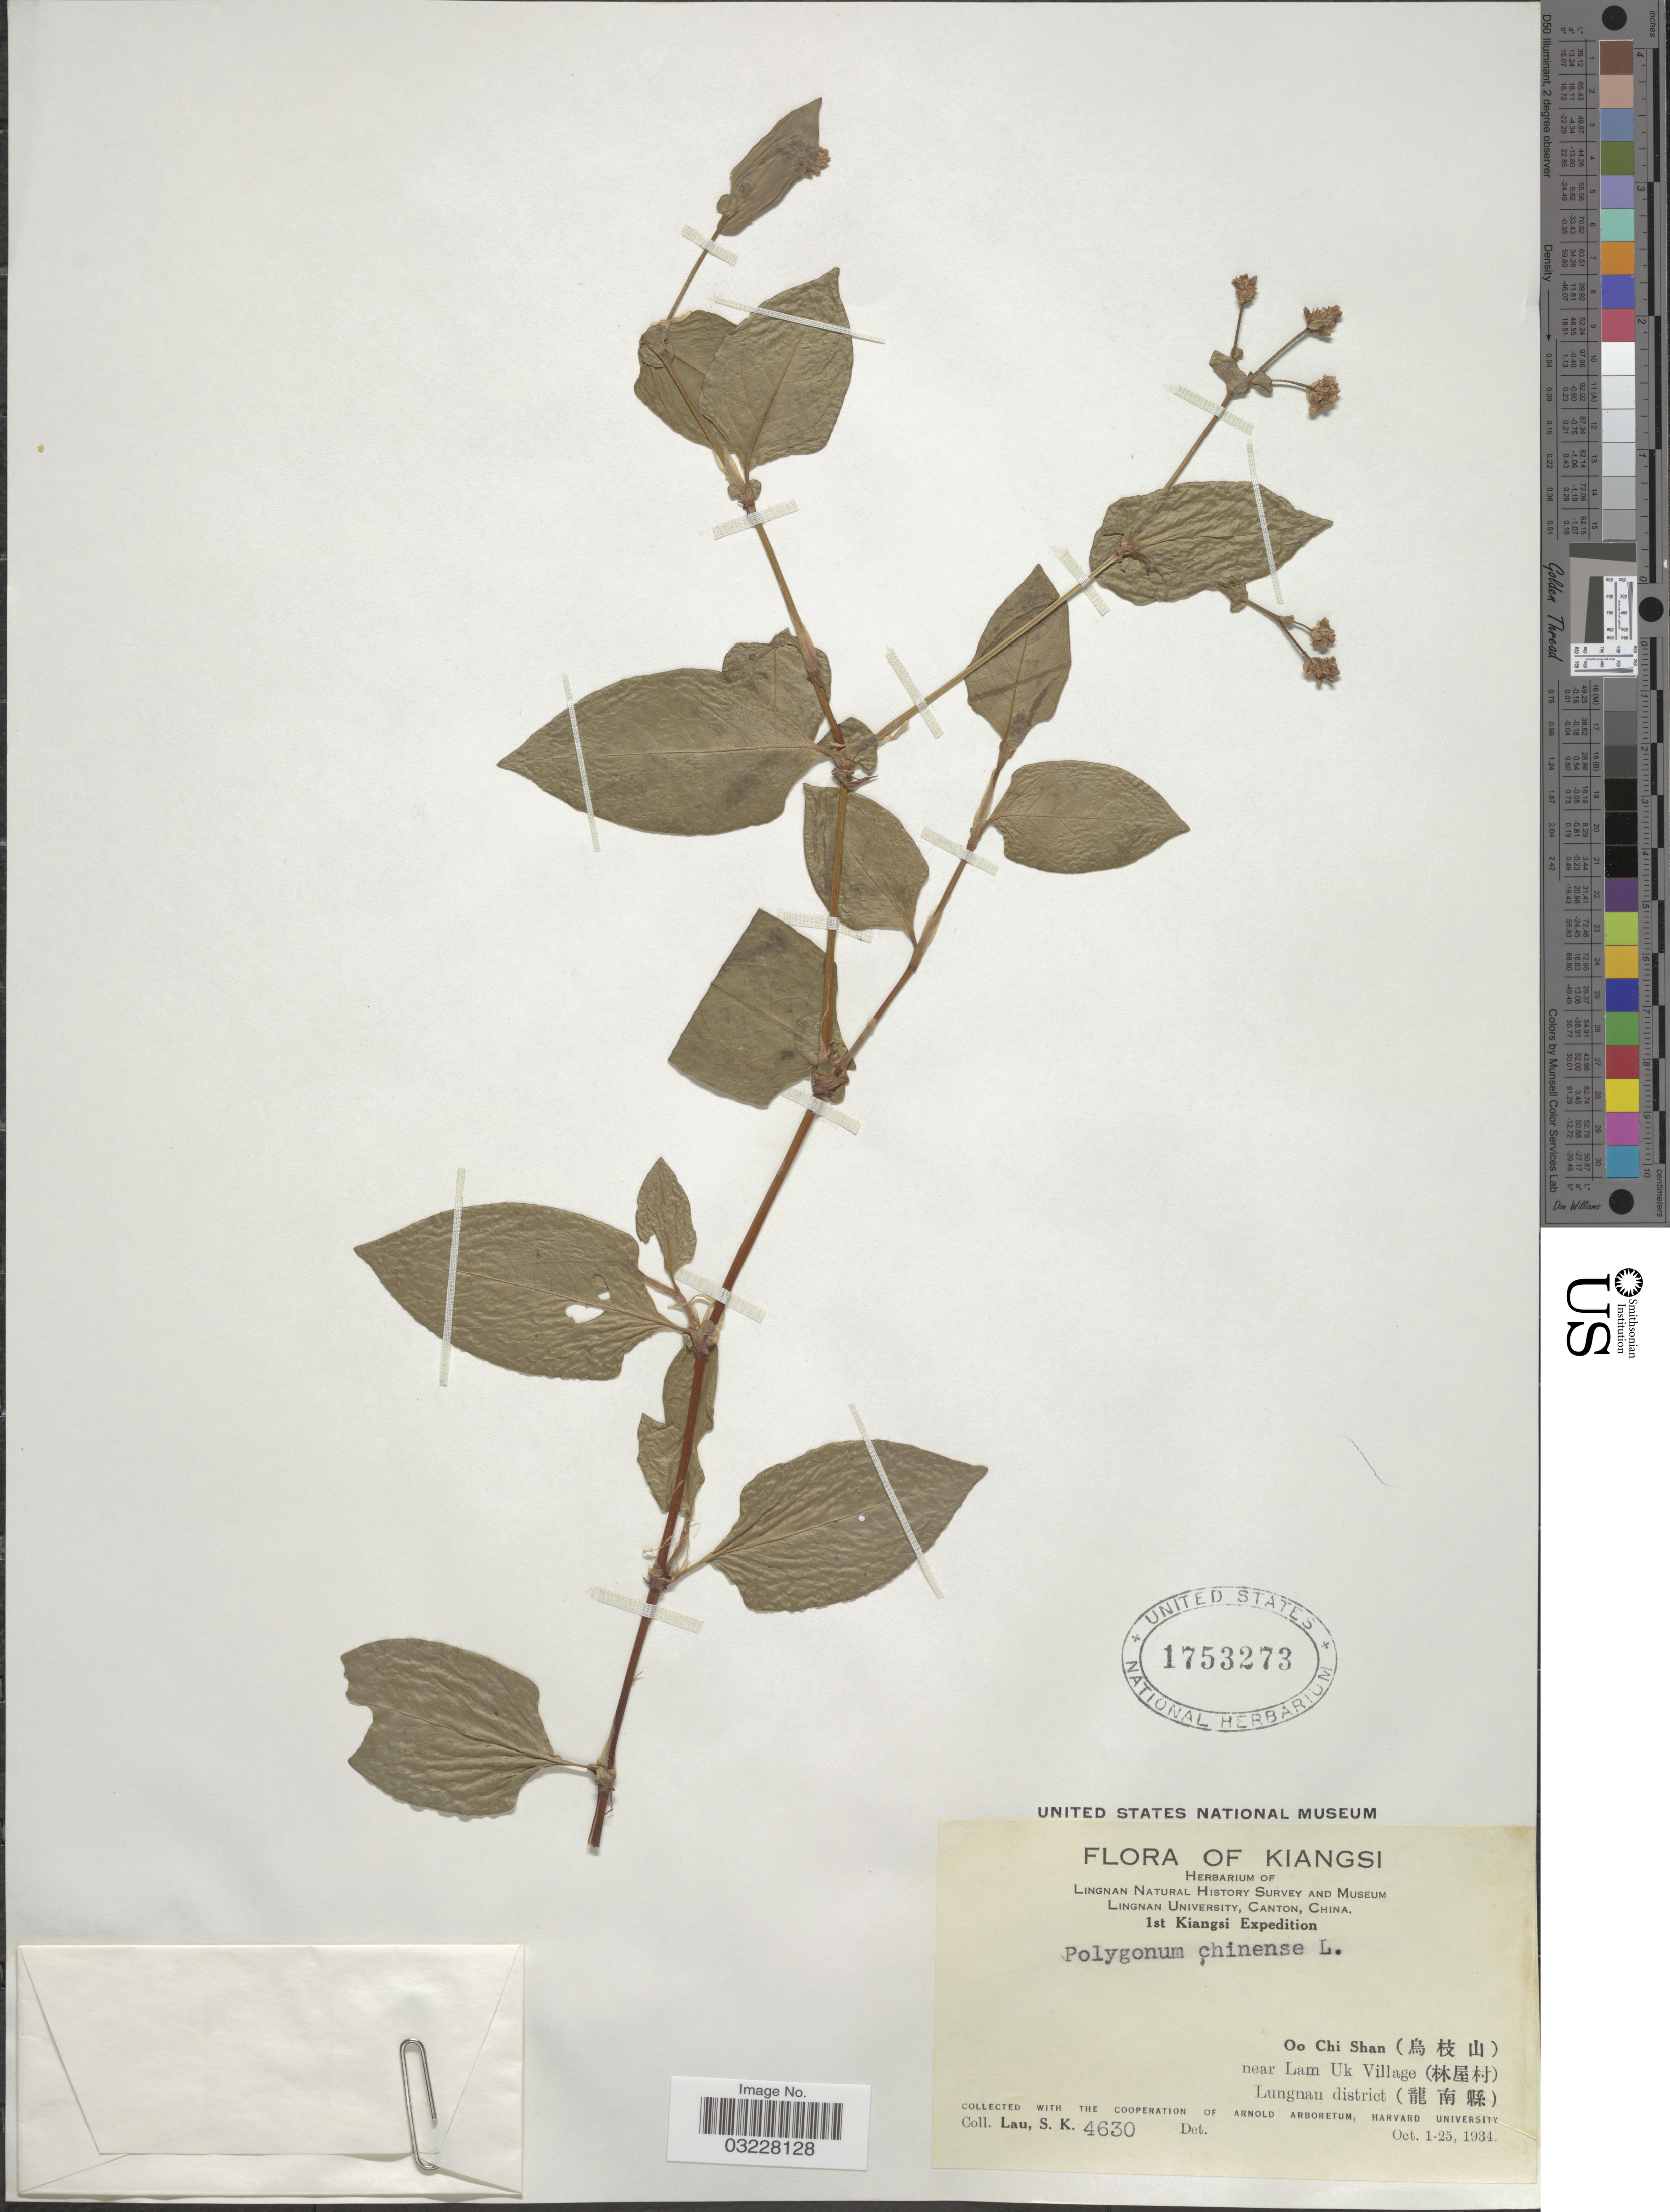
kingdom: Plantae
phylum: Tracheophyta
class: Magnoliopsida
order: Caryophyllales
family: Polygonaceae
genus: Polygonum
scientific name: Polygonum chinense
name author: L.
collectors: S. K. Lau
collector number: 4630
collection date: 1934-10-01/1934-10-25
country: China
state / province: Jiangxi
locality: Oo Chi Shan (X) near Lam Uk Village (X) Lungnan district (X).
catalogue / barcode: US 1753273